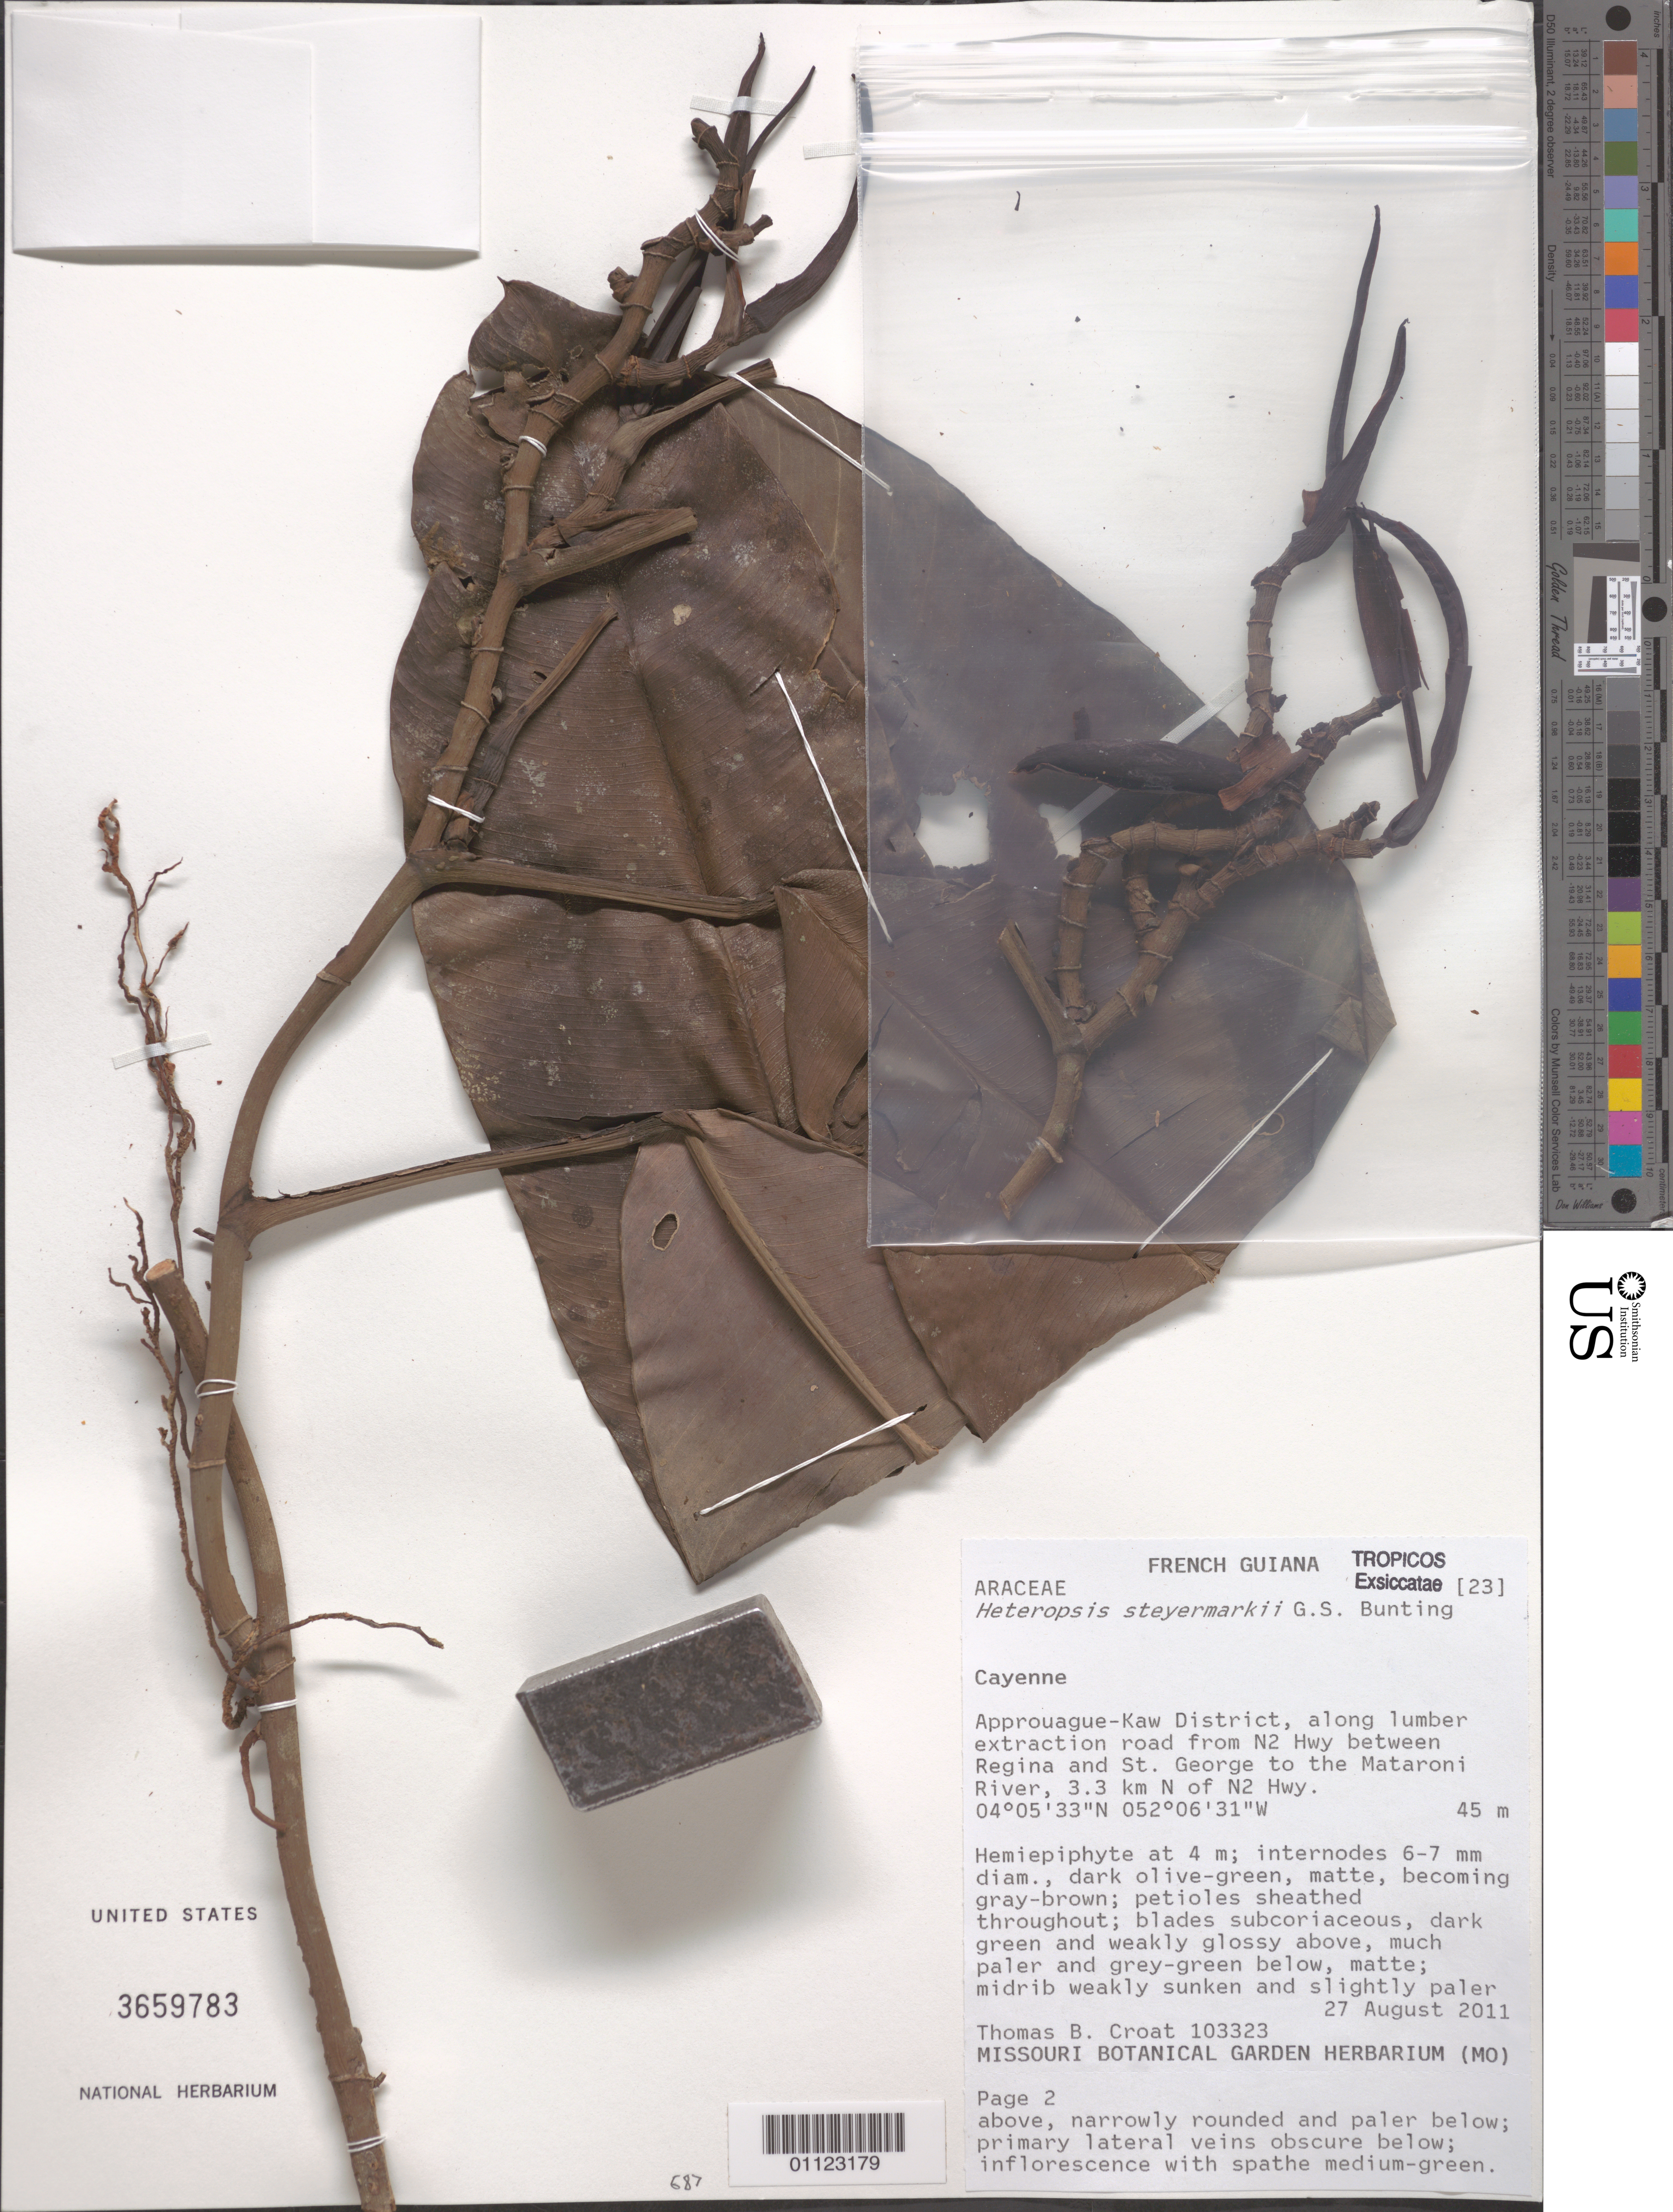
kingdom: Plantae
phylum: Tracheophyta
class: Liliopsida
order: Alismatales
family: Araceae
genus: Heteropsis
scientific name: Heteropsis steyermarkii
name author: G.S. Bunting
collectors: T. B. Croat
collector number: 103323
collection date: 2011-08-27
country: French Guiana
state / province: Cayenne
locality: Approuague-Kaw District, along lumber extraction road from N2 Hwy between Regina and St. George to the Mataroni River, 3.3km N of N2 Hwy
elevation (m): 45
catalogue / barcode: US 3659783